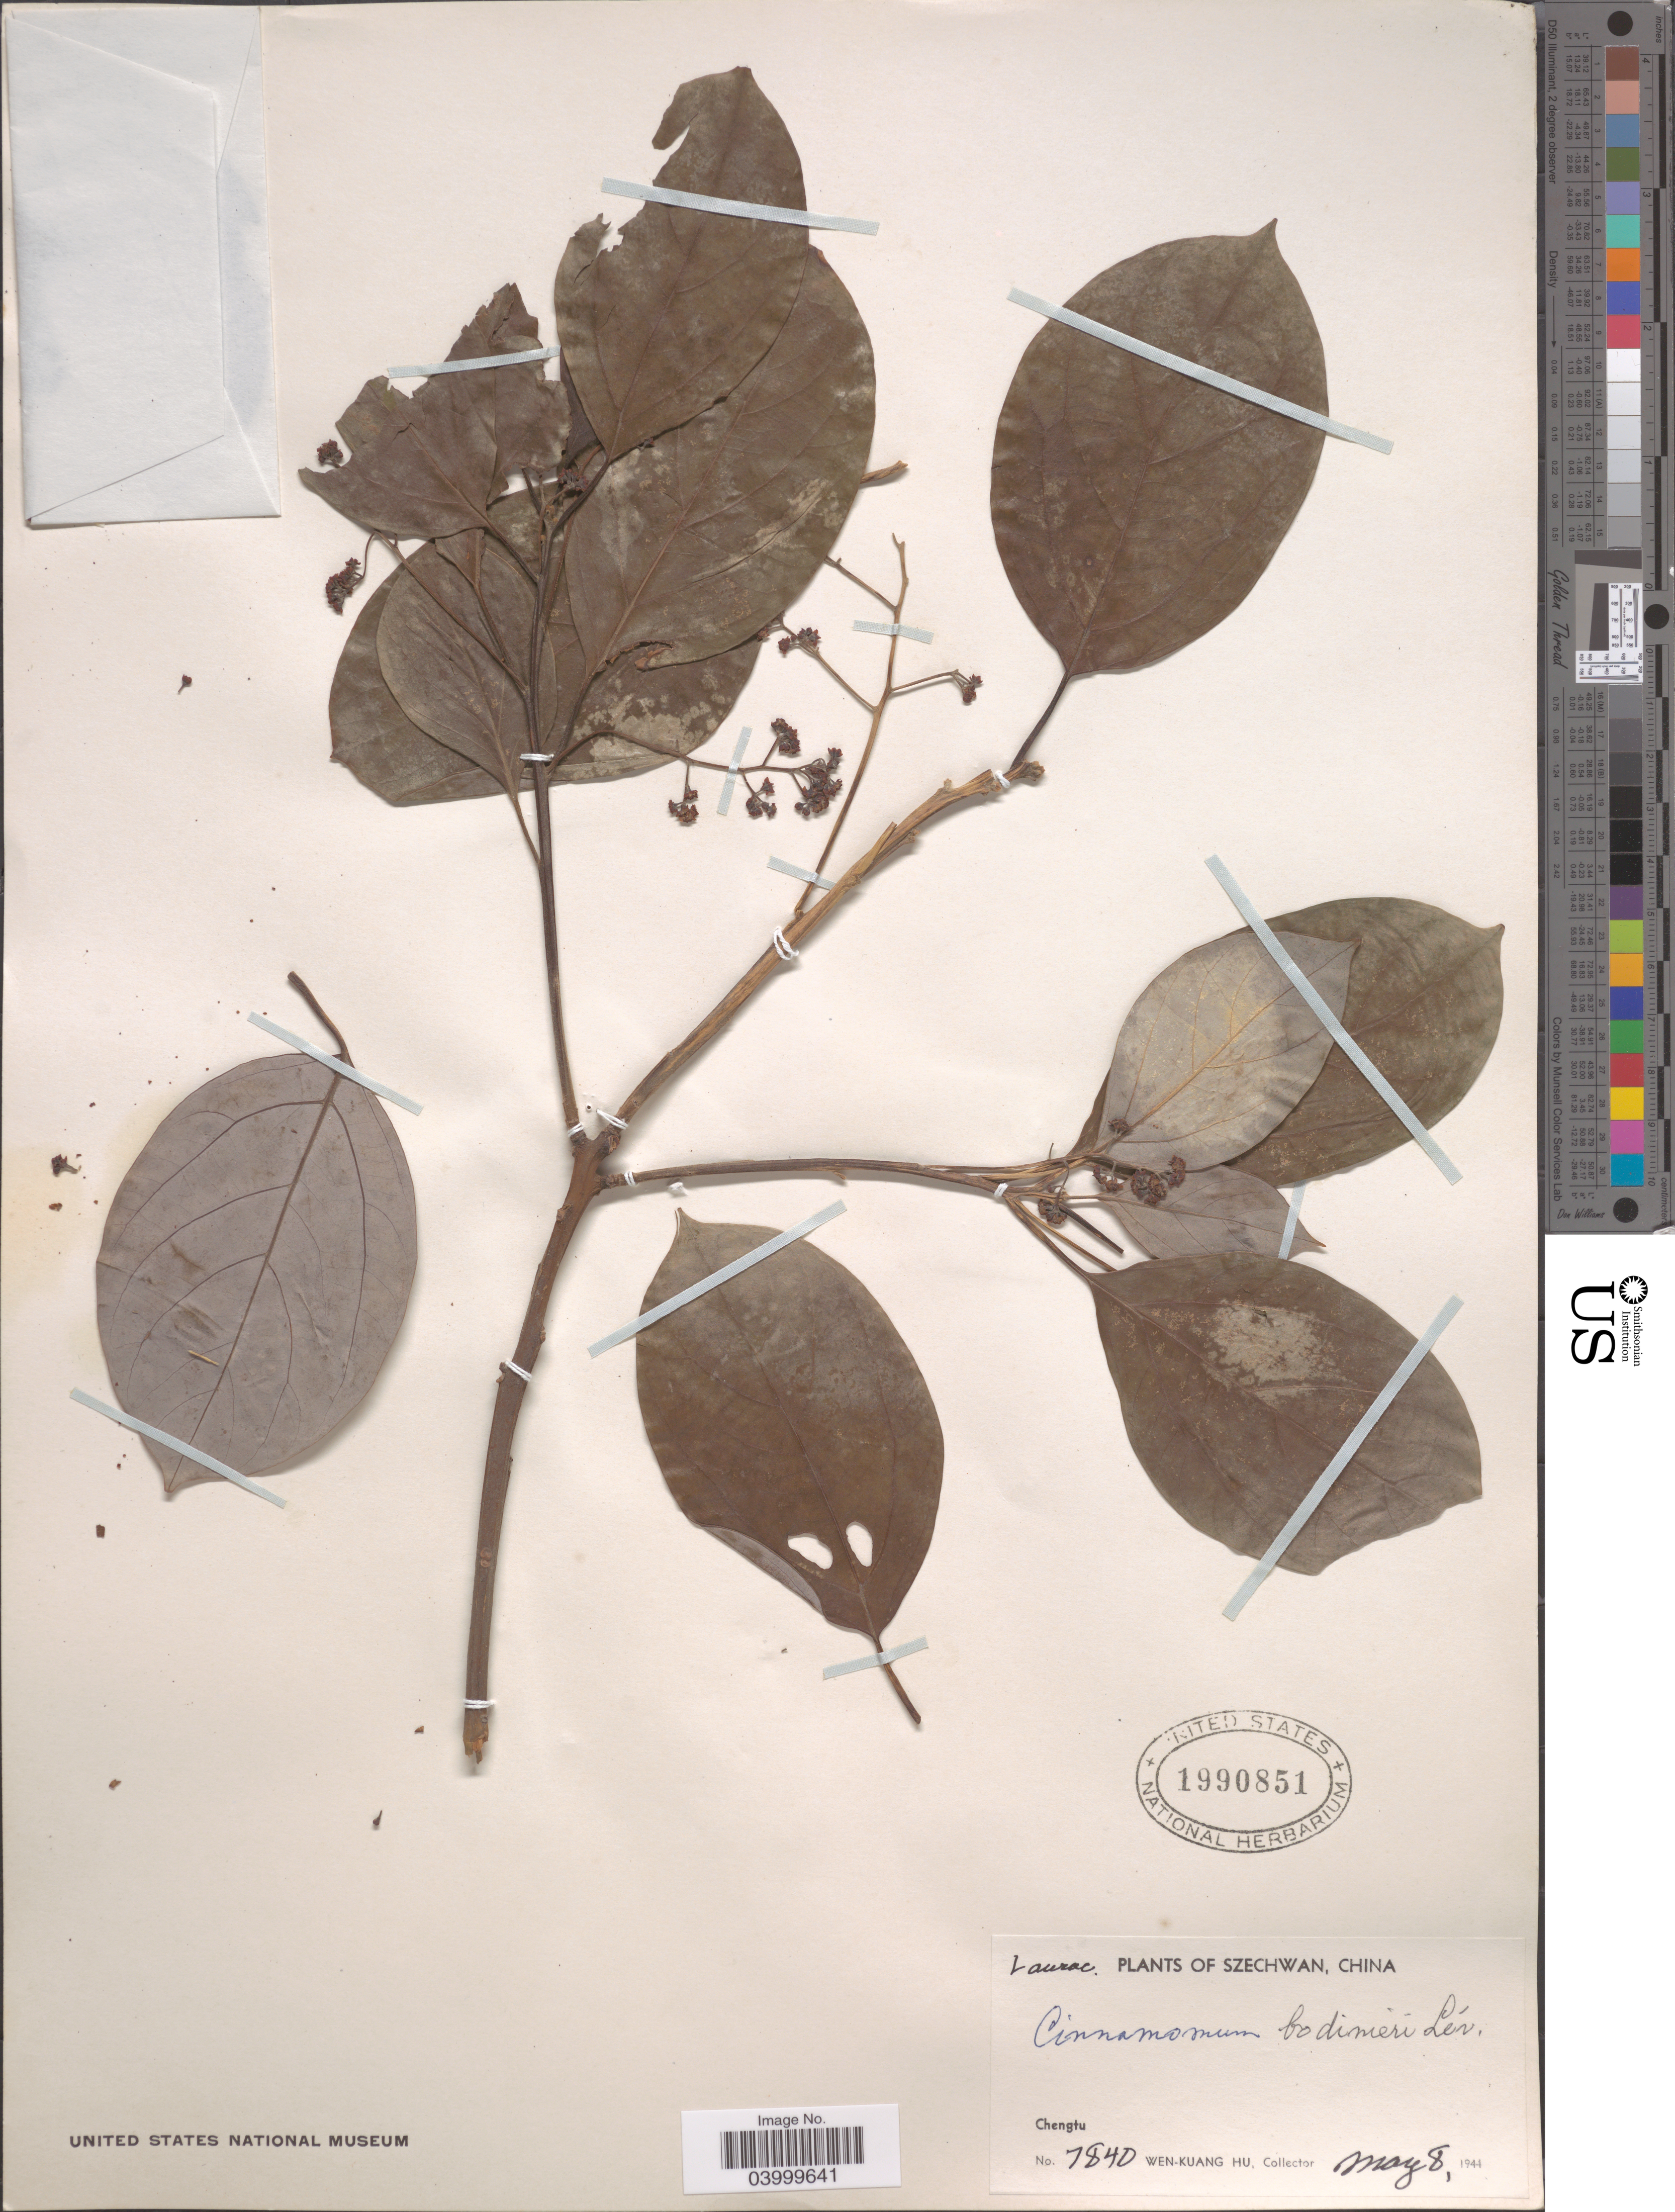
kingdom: Plantae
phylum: Tracheophyta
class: Magnoliopsida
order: Laurales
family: Lauraceae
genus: Cinnamomum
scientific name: Cinnamomum bodinieri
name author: H. Lév.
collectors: W. K. Hu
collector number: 7840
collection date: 1944-05-08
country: China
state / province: Sichuan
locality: Szechwan. Chengtu.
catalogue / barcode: US 1990851